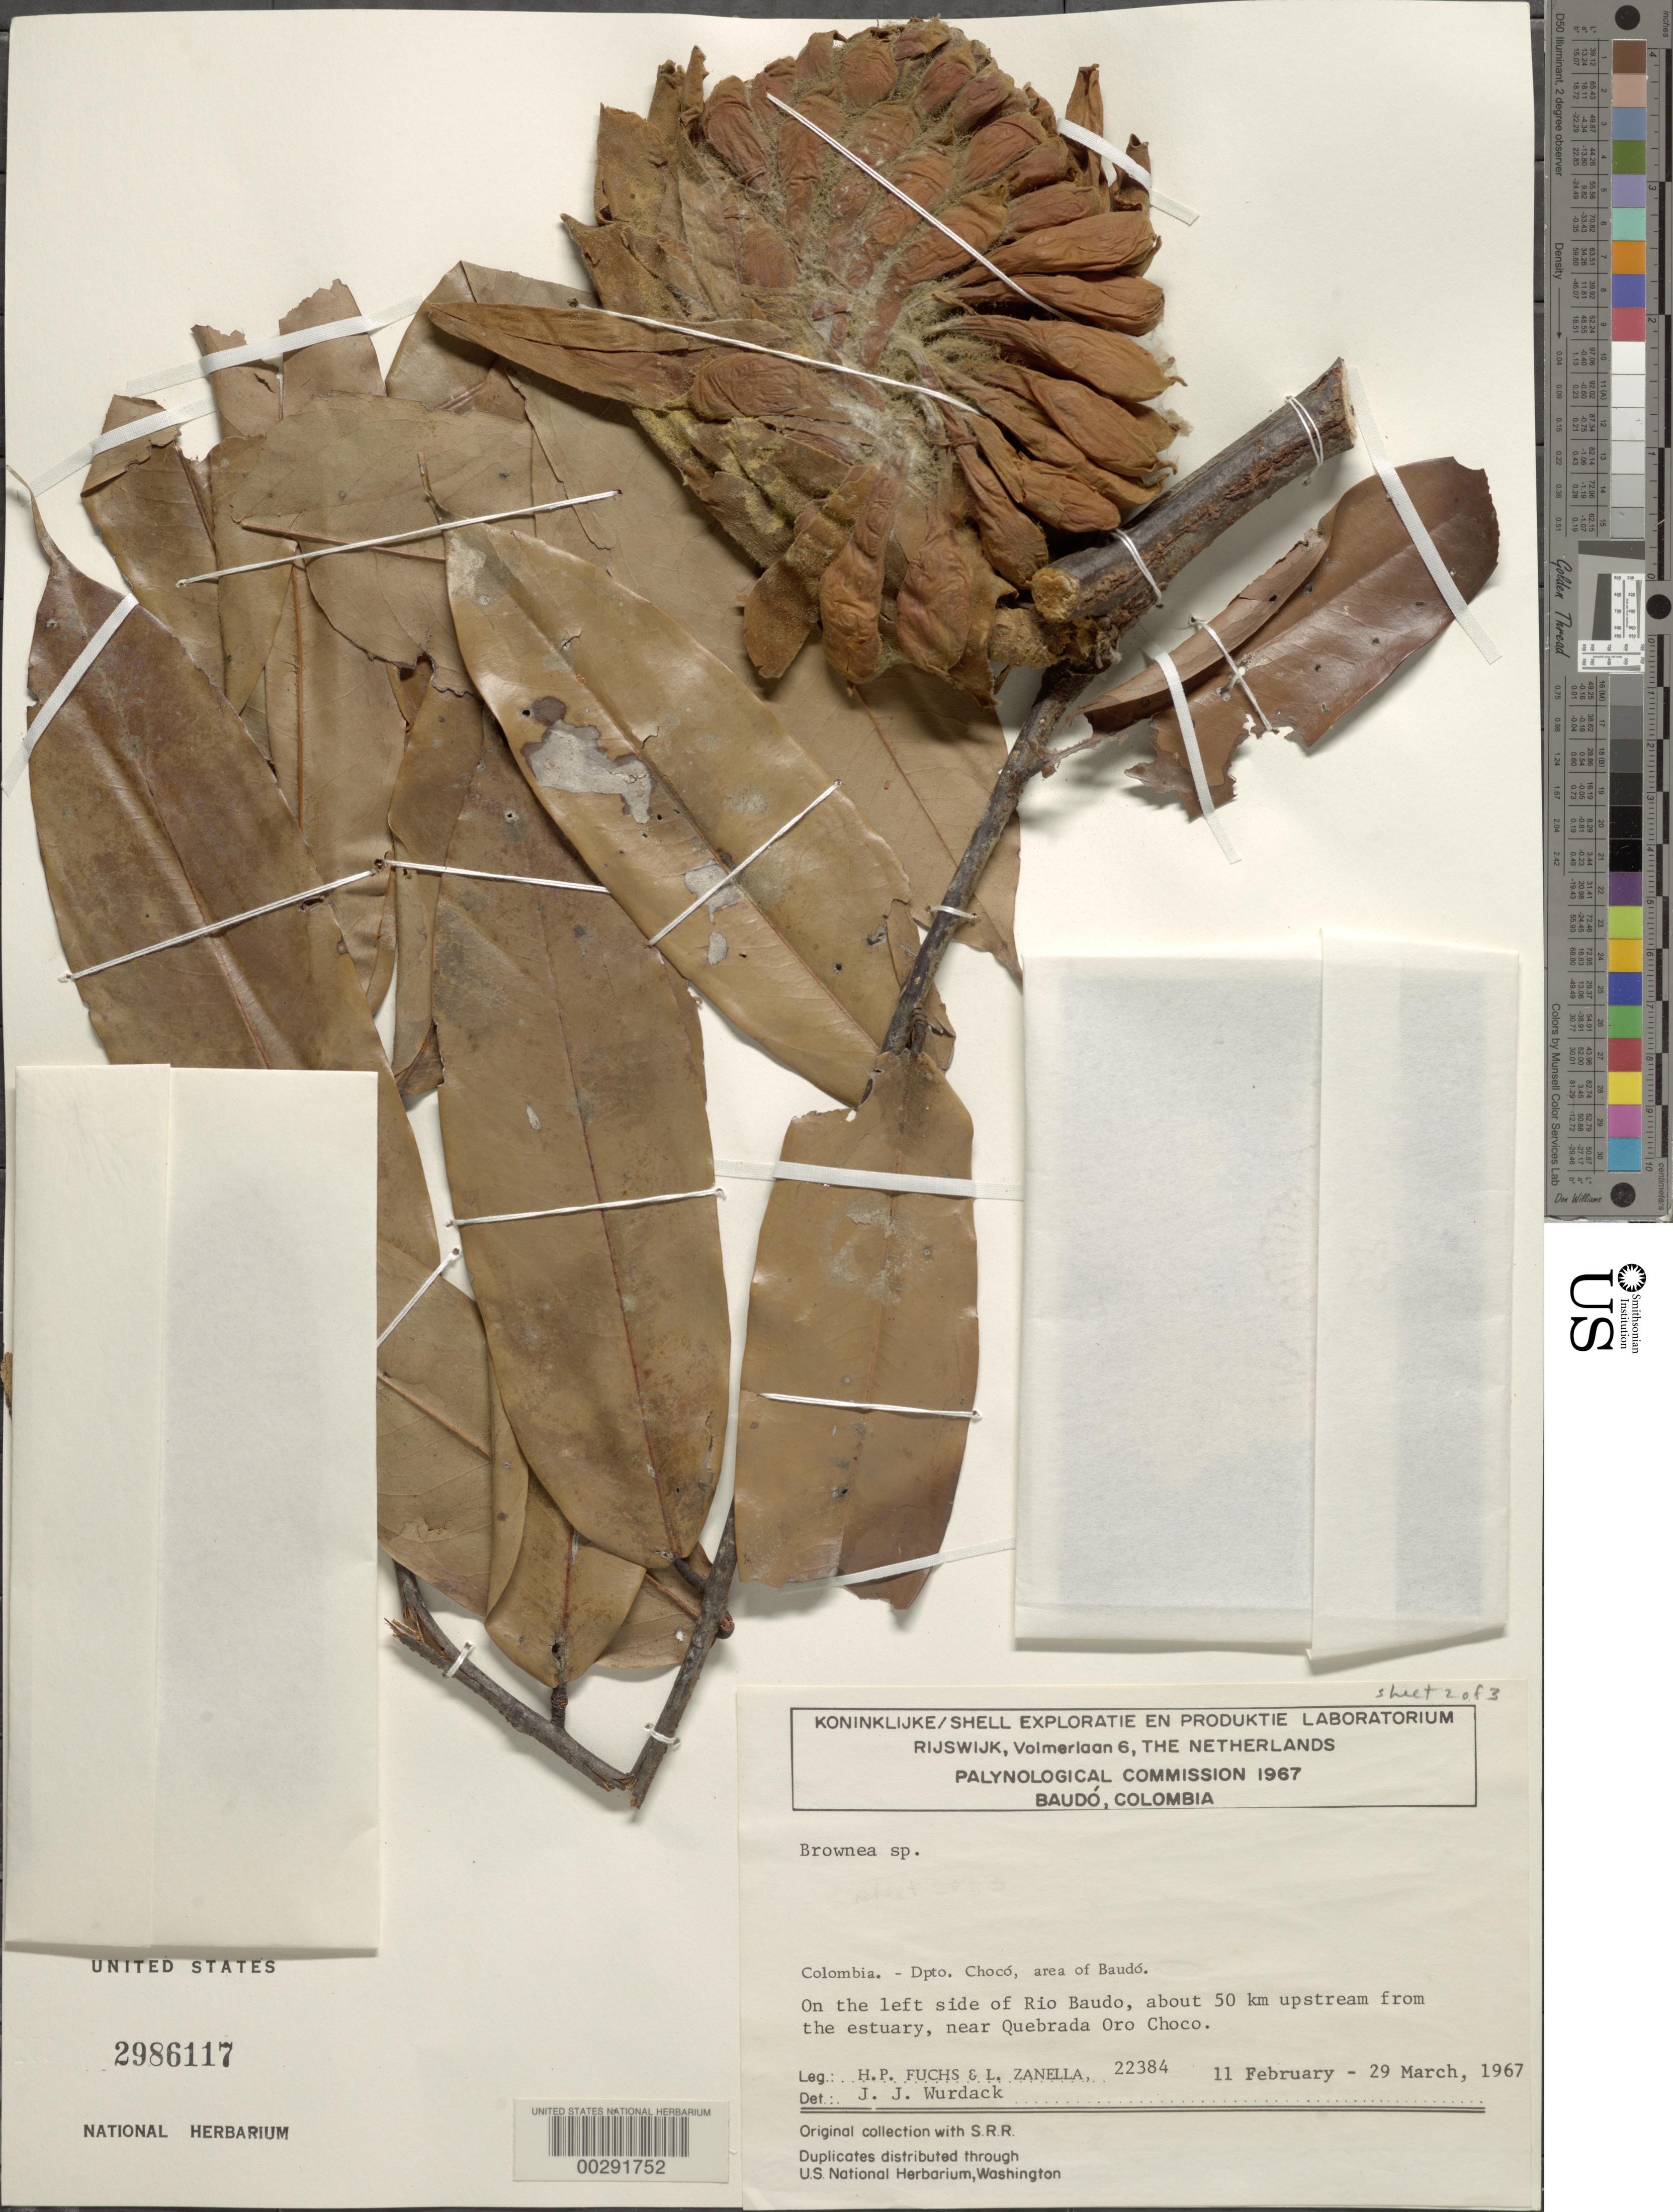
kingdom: Plantae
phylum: Tracheophyta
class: Magnoliopsida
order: Fabales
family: Fabaceae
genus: Brownea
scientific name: Brownea chocoana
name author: Quiñones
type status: Isotype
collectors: H. P. Fuchs & L. Zanella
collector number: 22384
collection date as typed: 11 Feb 1967 to 29 Mar 1967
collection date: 1967-02-11/1967-03-29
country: Colombia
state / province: Chocó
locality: Area of Baudo, on the left side of Rio Baudo, about 50 km upstream from the extuary, near Quebrada Oro Choco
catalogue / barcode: US 2986117